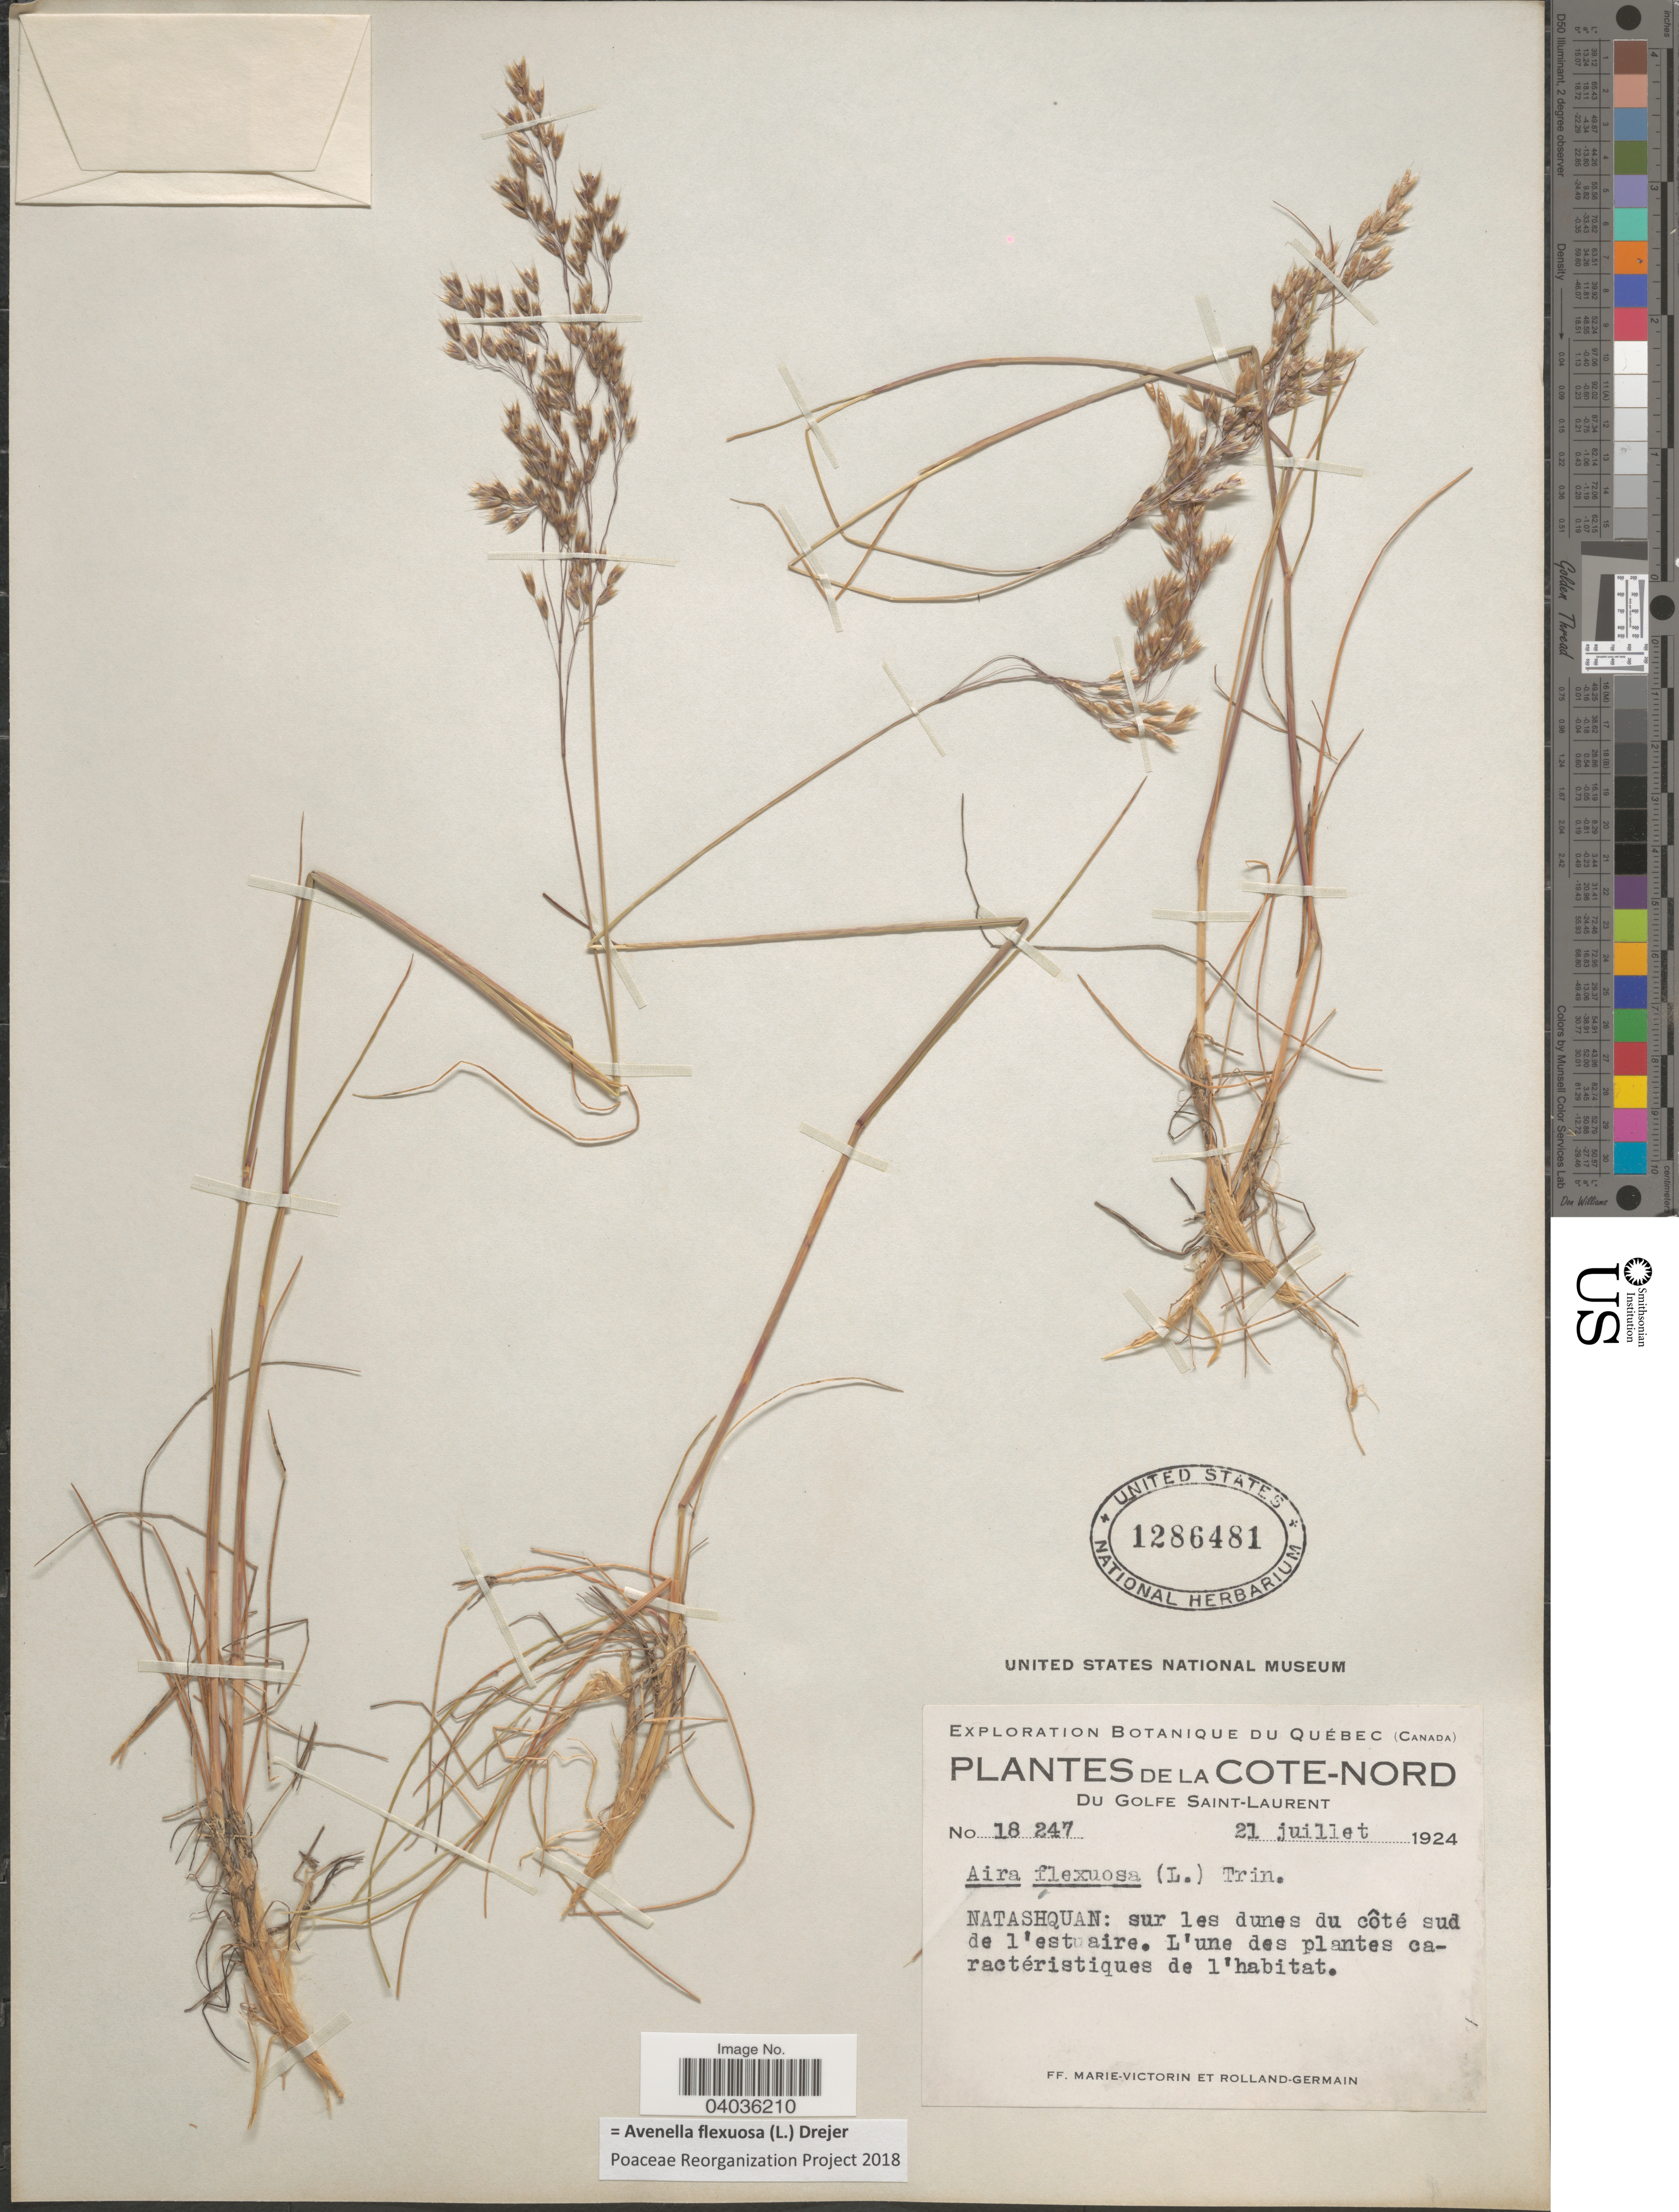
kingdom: Plantae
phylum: Tracheophyta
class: Liliopsida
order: Poales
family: Poaceae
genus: Avenella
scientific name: Avenella flexuosa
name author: (L.) Drejer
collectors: F. Marie-Victorin & Rolland-Germain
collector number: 18247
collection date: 1924-07-21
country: Canada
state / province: Quebec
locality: Cote-Nord. Du Golfe Saint-Laurent. Natashquan: sur les dunes du côté sud de l'estuaire.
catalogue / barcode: US 1286481